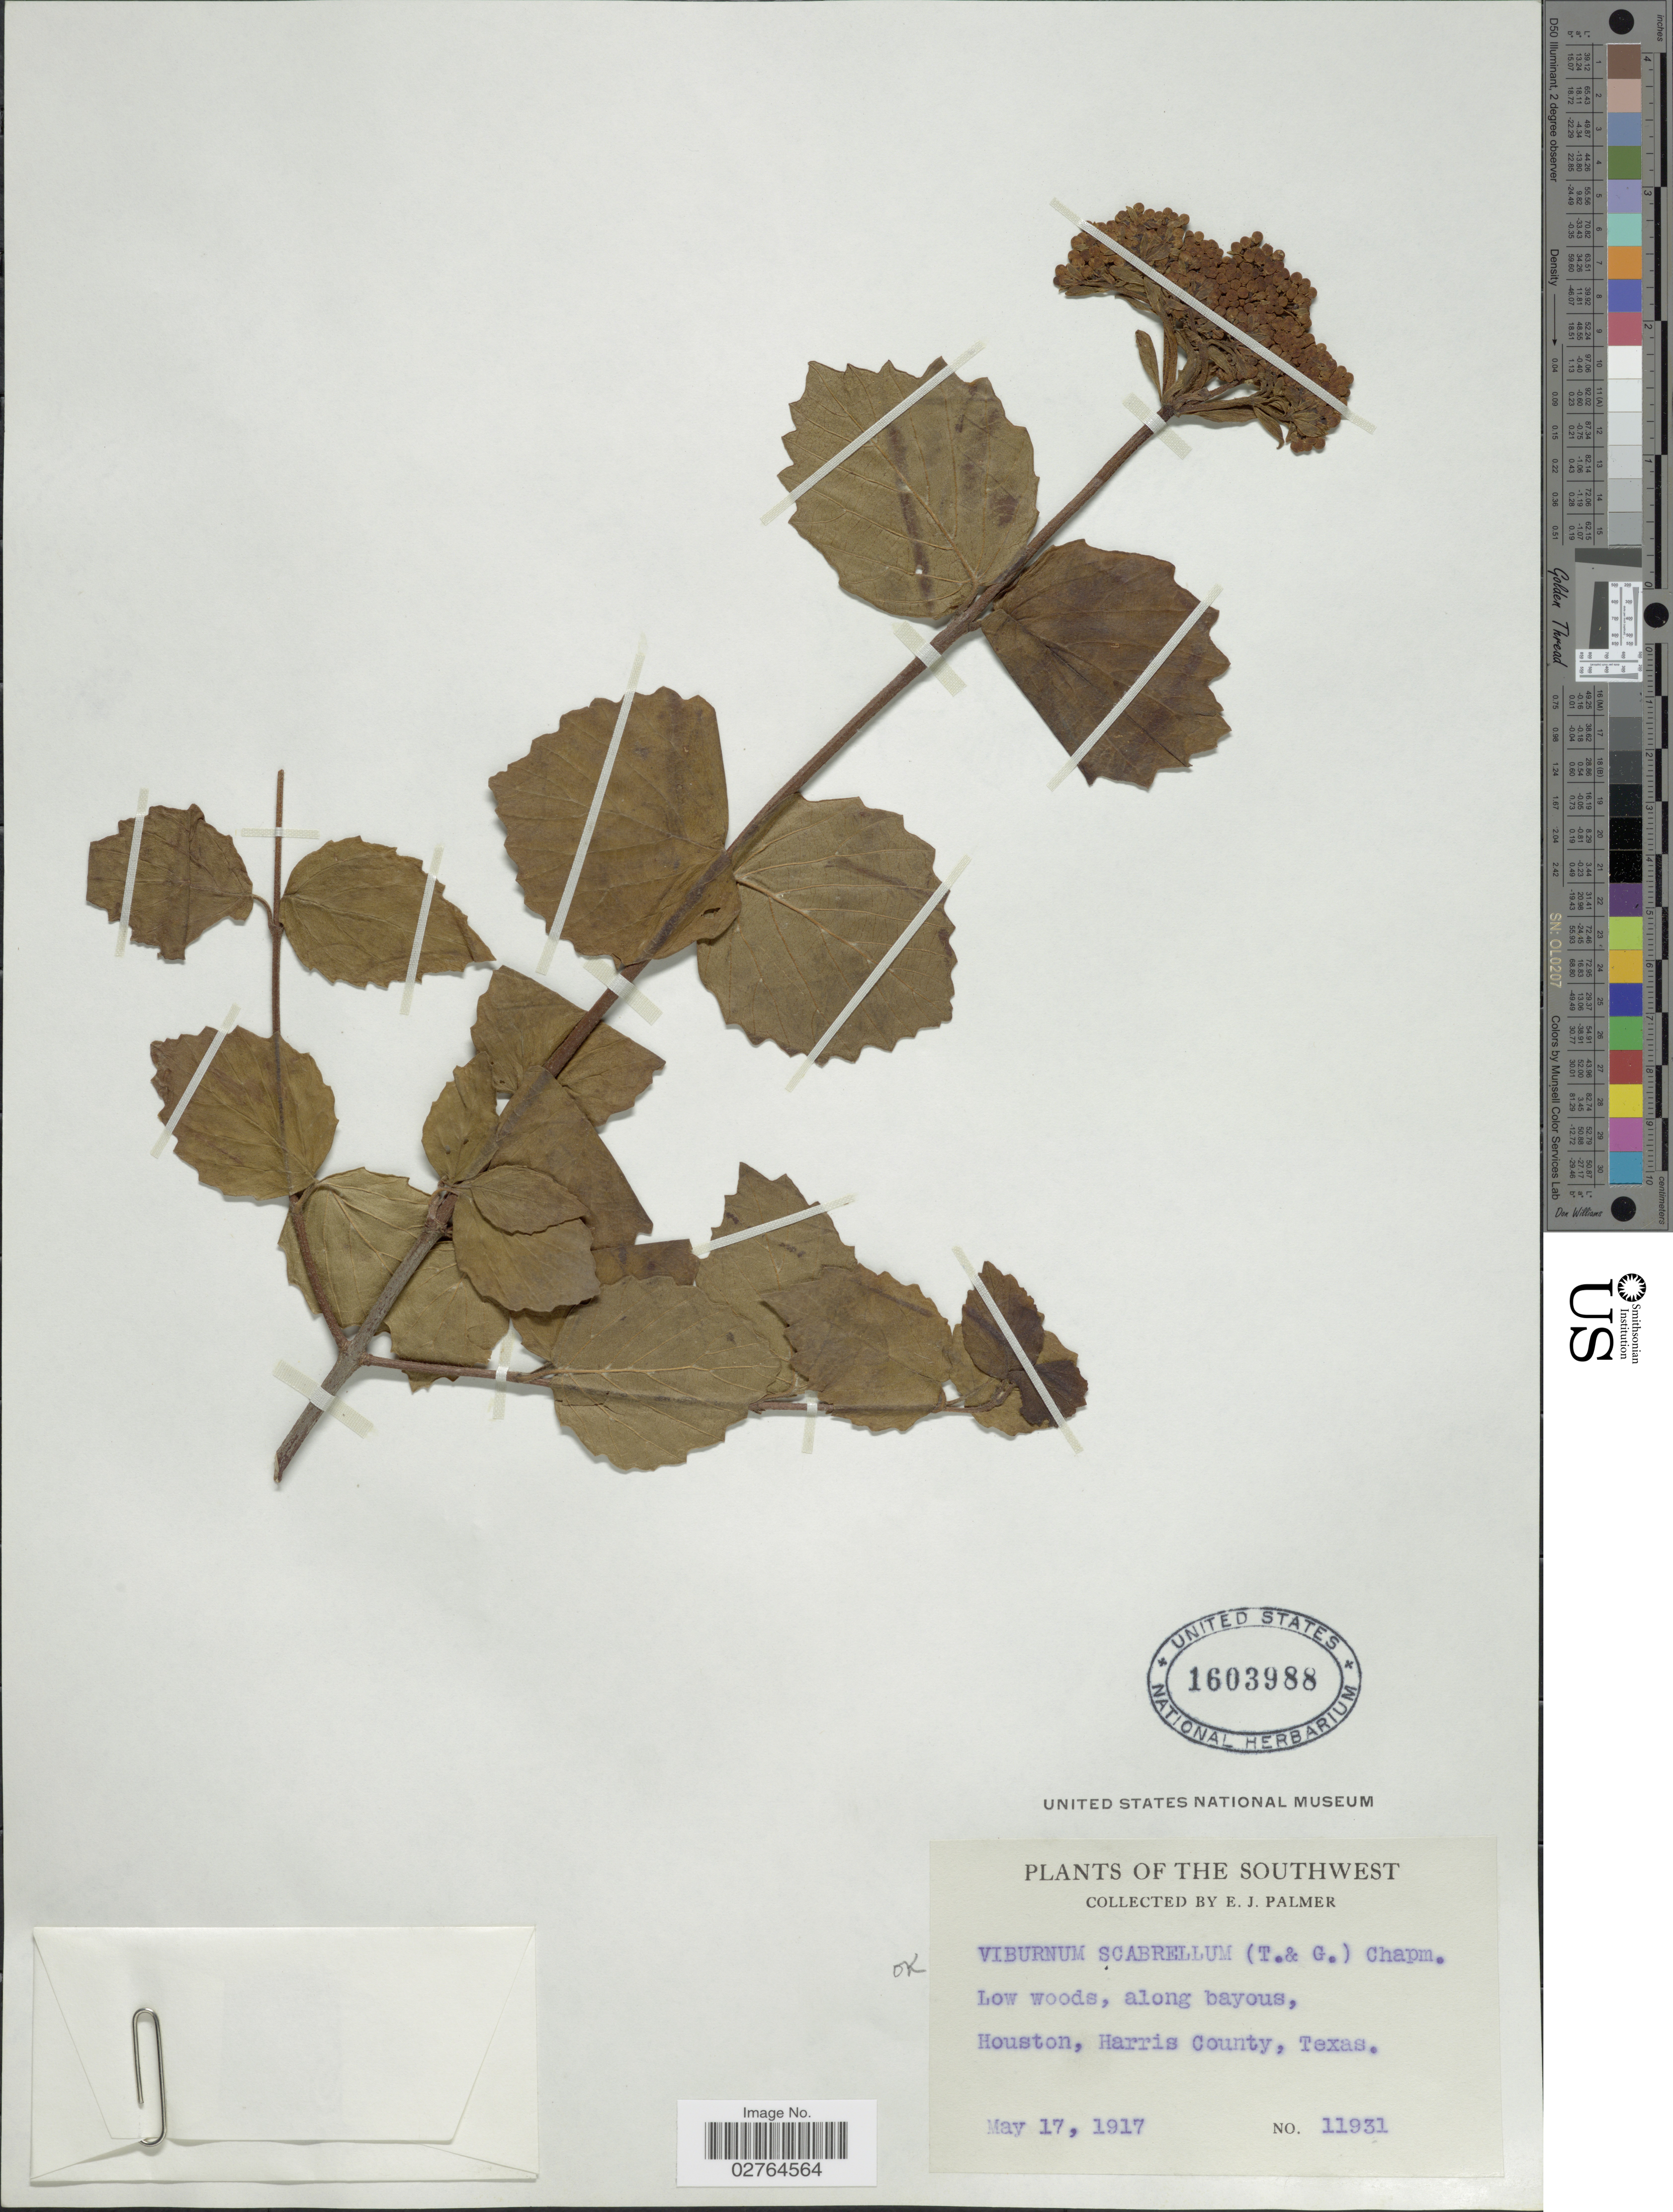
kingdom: Plantae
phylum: Tracheophyta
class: Magnoliopsida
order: Dipsacales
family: Viburnaceae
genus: Viburnum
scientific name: Viburnum scabrellum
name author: (Torr. & A. Gray) Chapm.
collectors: E. J. Palmer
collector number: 11931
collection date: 1917-05-17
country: United States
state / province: Texas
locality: The Southwest. Houston, Harris County.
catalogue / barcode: US 1603988